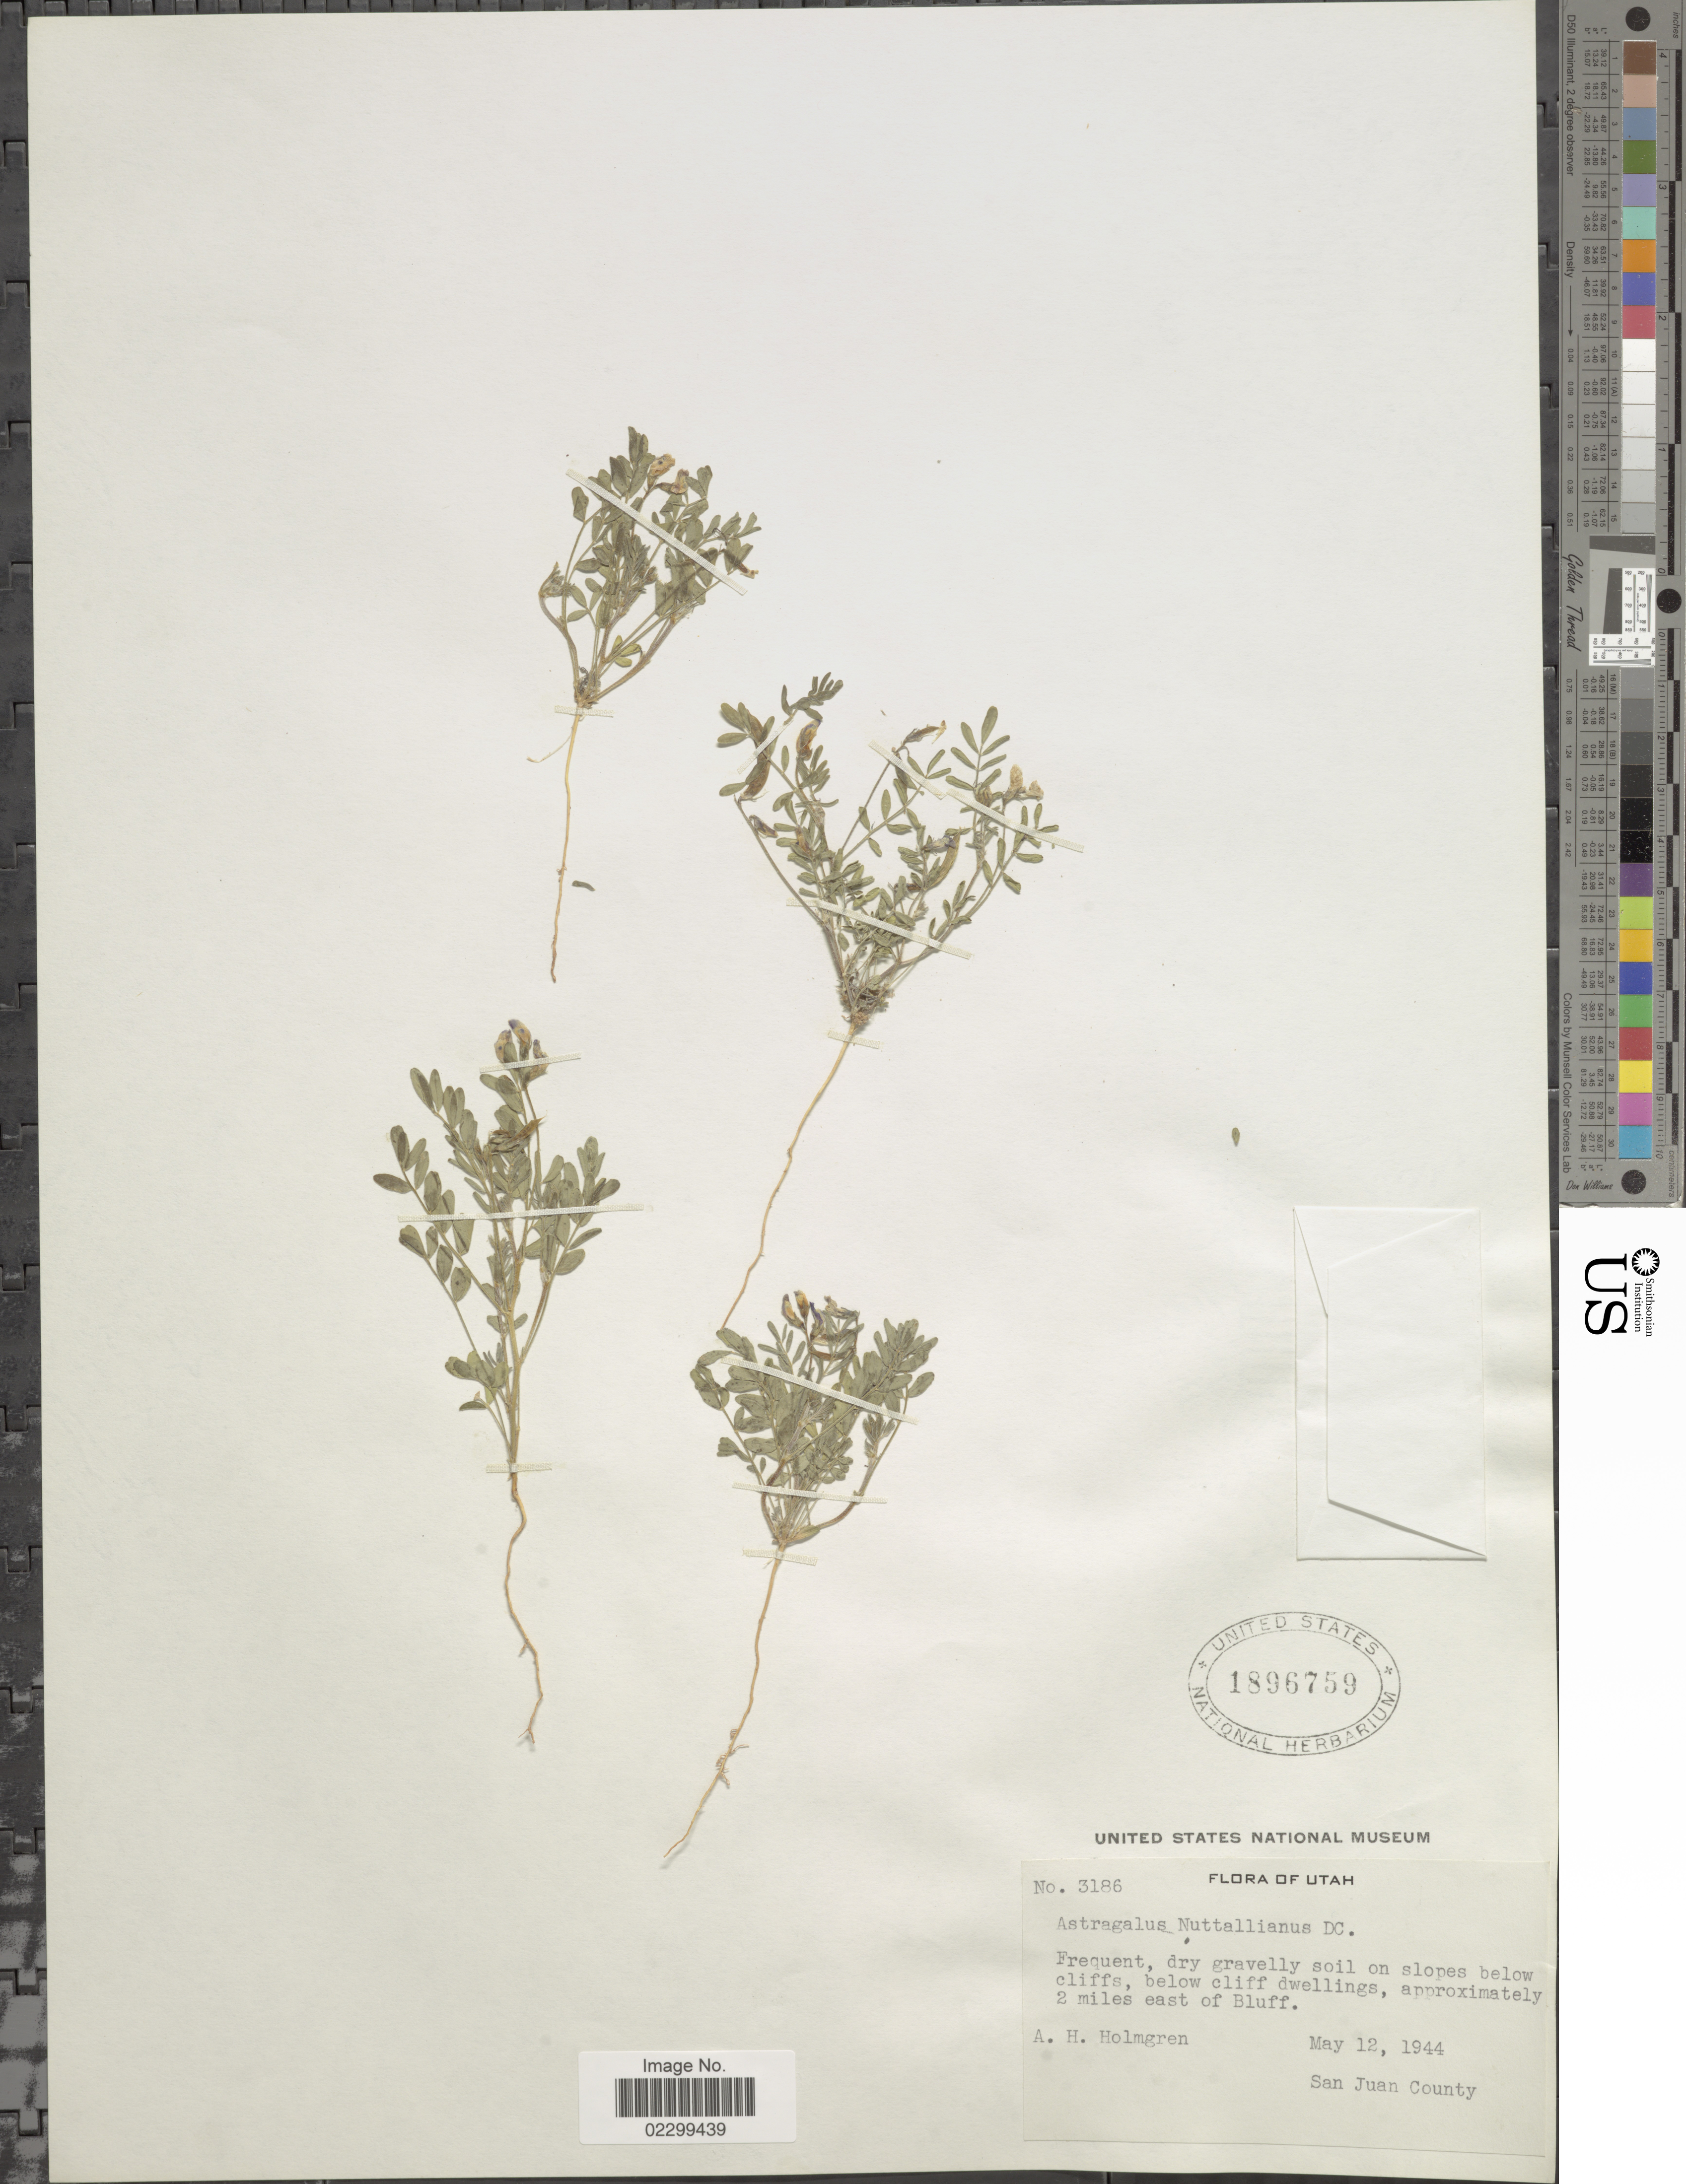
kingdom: Plantae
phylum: Tracheophyta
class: Magnoliopsida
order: Fabales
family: Fabaceae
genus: Astragalus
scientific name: Astragalus nuttallianus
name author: DC.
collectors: A. H. Holmgren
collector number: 3186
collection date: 1944-05-12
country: United States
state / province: Utah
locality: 2 miles east of Bluff, San Juan County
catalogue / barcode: US 1896759